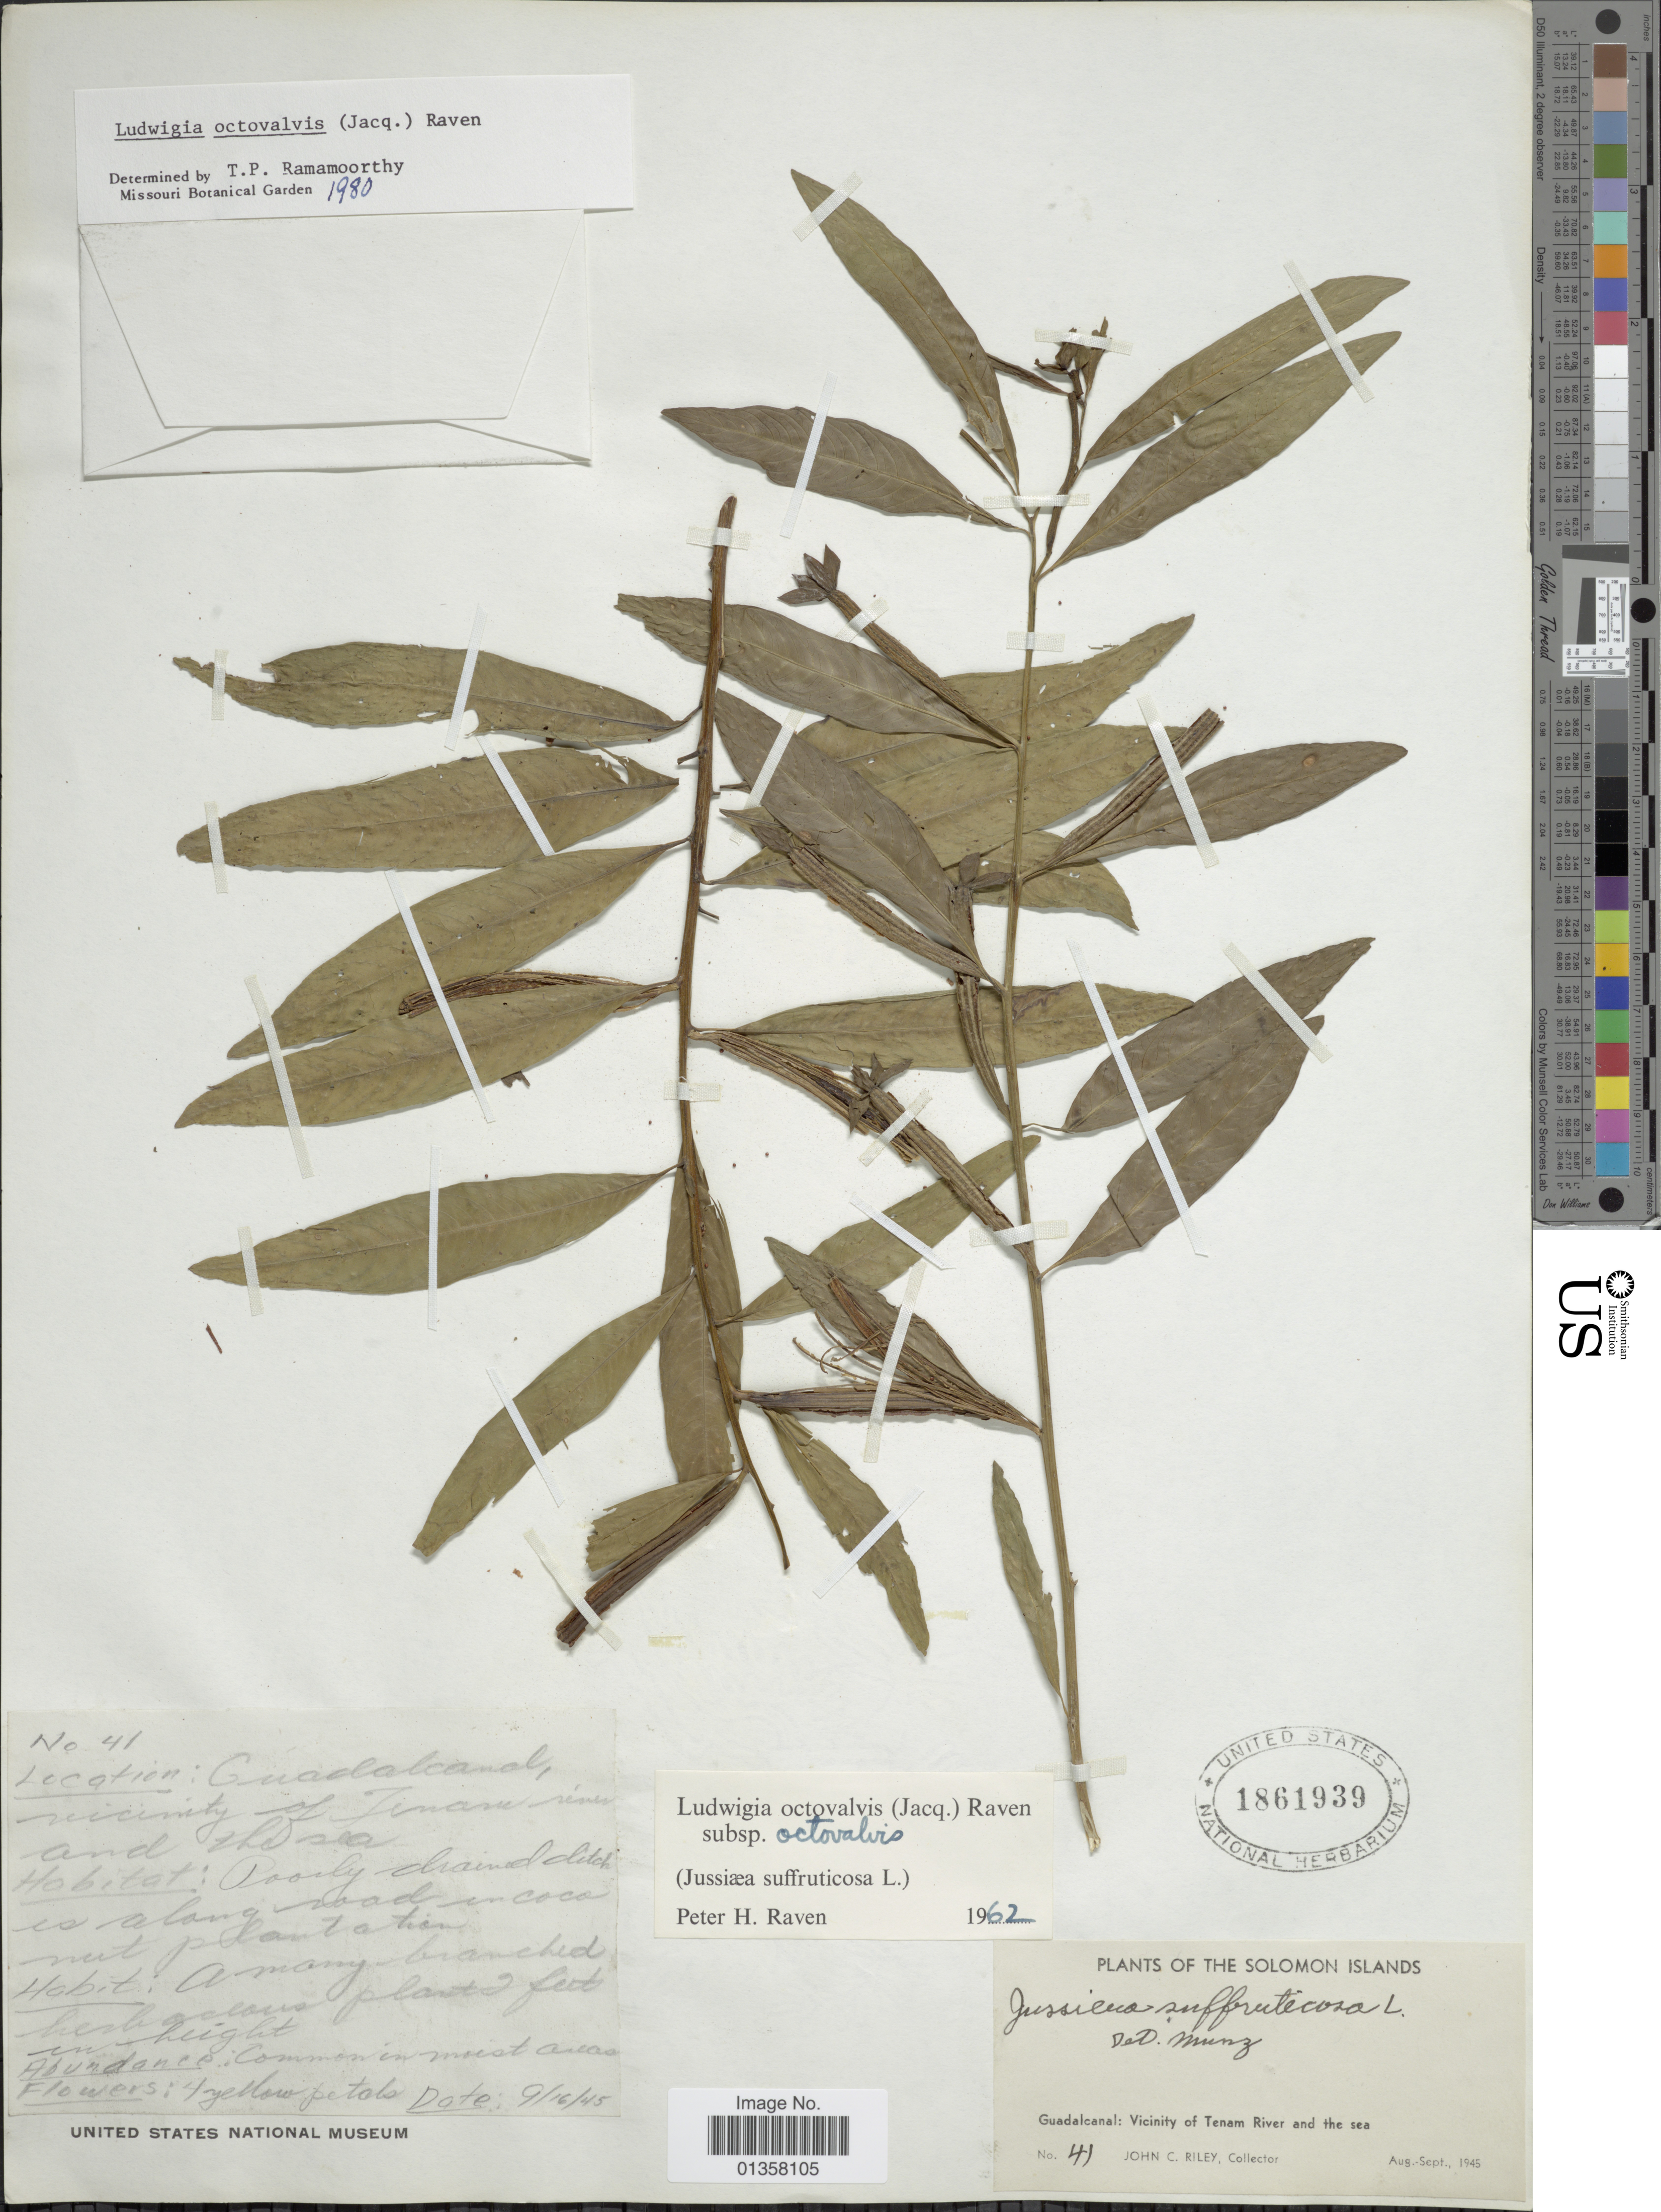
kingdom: Plantae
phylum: Tracheophyta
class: Magnoliopsida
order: Myrtales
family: Onagraceae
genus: Ludwigia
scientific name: Ludwigia octovalvis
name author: (Jacq.) P.H. Raven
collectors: J. C. Riley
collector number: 41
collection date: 1945-08/1945-09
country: Solomon Islands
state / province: Solomon Islands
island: Guadalcanal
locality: Guadalcanal: Vicinity of Tenam Rivver and the sea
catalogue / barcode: US 1861939